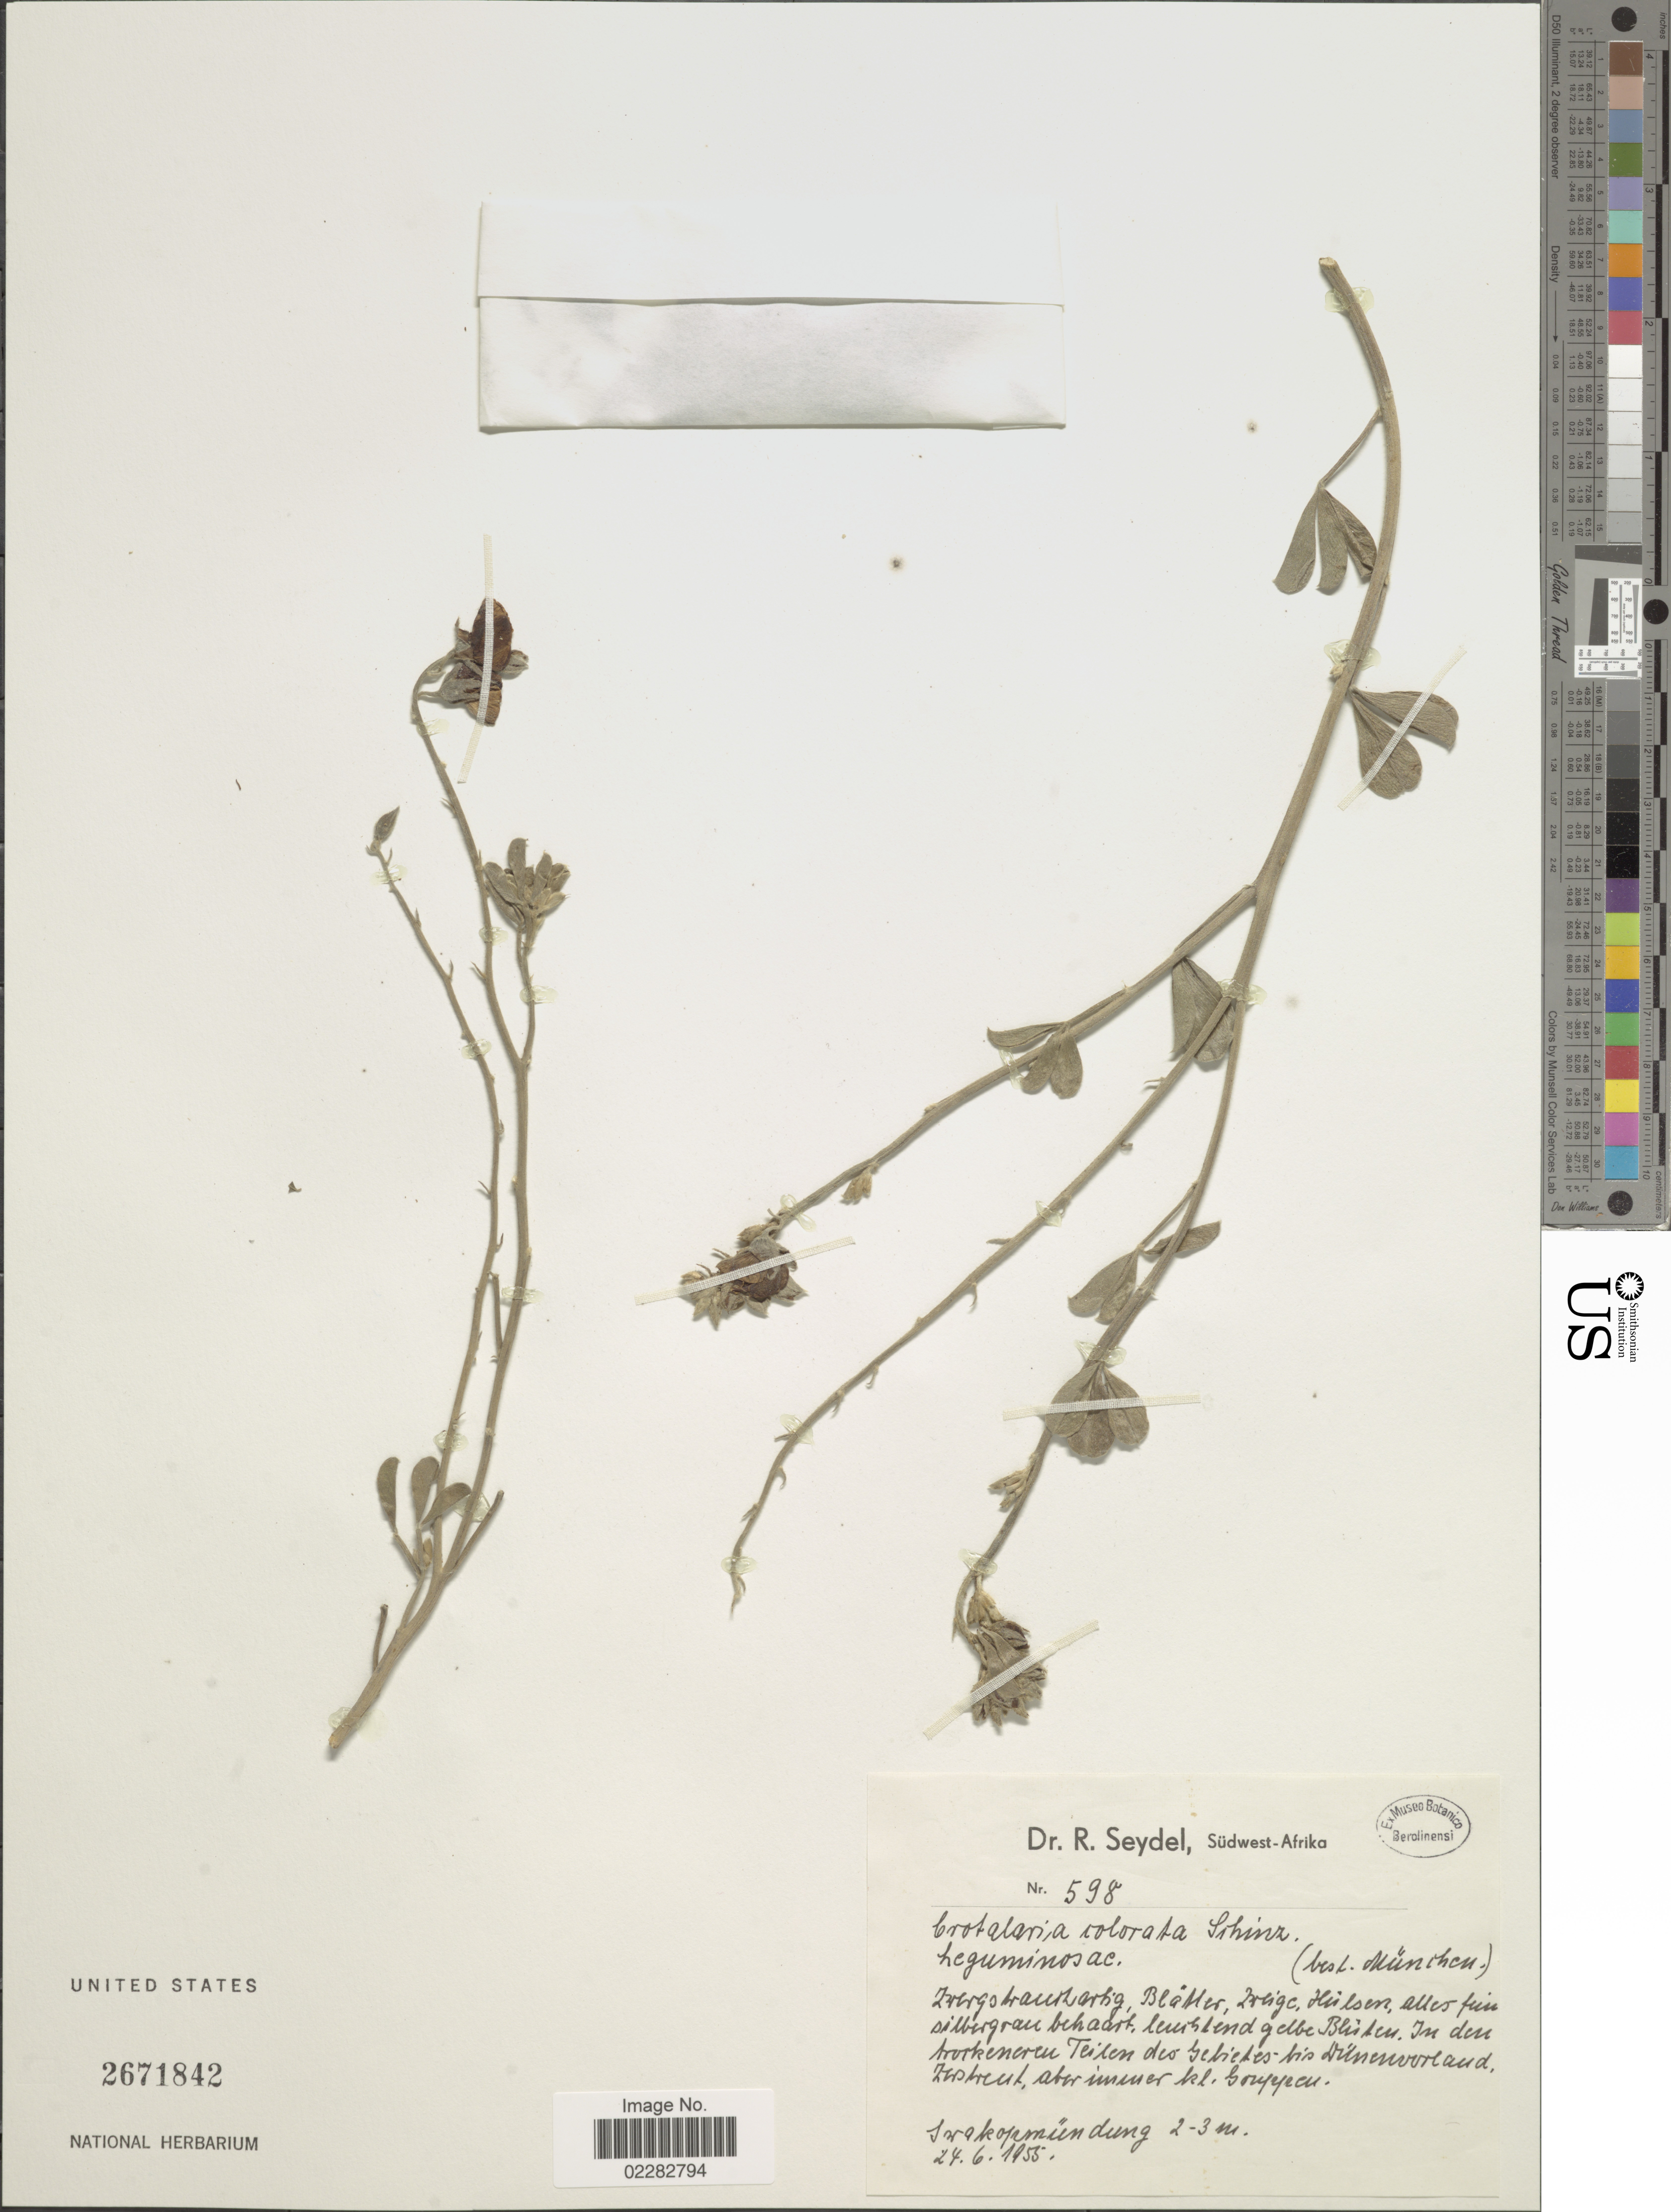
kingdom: Plantae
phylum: Tracheophyta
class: Magnoliopsida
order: Fabales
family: Fabaceae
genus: Crotalaria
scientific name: Crotalaria colorata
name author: Schinz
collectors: R. Seydel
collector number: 598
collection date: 1955-06-24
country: Namibia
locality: Südwest-Afrika, Swakopmundung [Southwest Africa, mouth/estuary of the Swakop]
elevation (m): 2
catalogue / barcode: US 2671842